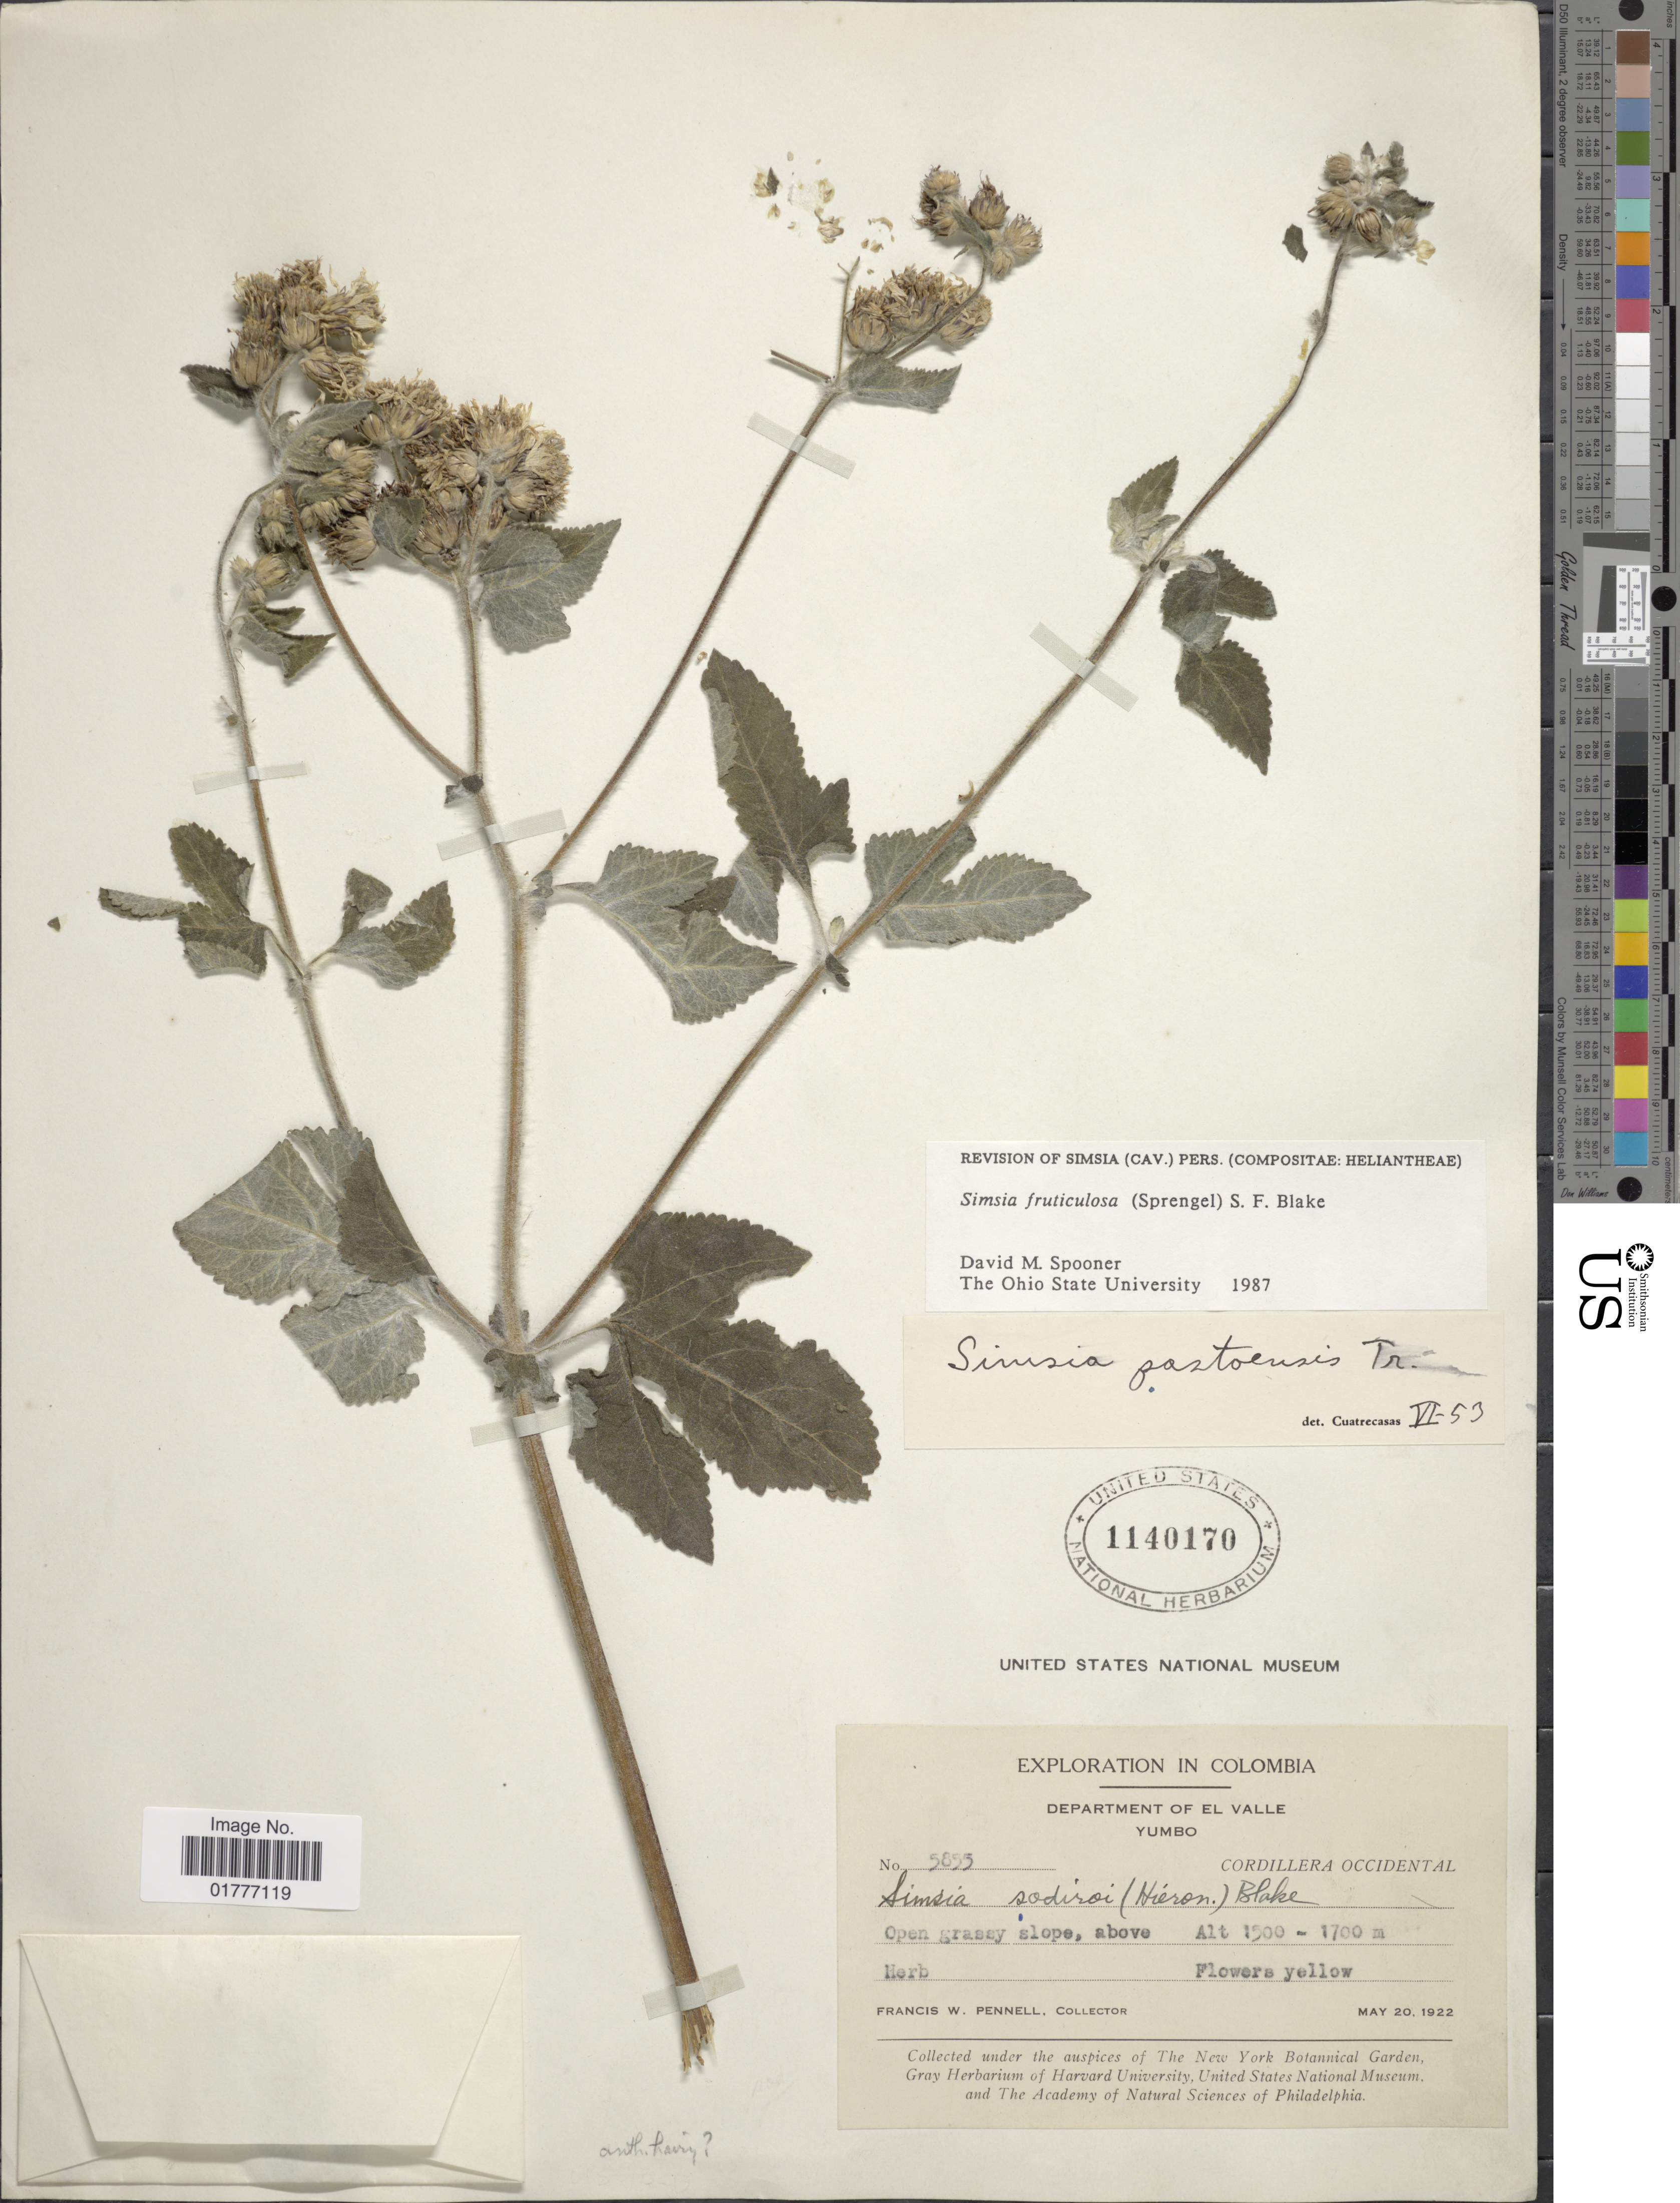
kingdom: Plantae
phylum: Tracheophyta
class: Magnoliopsida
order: Asterales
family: Asteraceae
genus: Simsia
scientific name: Simsia fruticulosa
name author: (Spreng.) S.F. Blake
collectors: F. W. Pennell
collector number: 5853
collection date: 1922-05-20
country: Colombia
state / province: Valle del Cauca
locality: Departamento of El Valle. Yumbo. Cordillera Occidental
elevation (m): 1500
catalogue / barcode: US 1140170